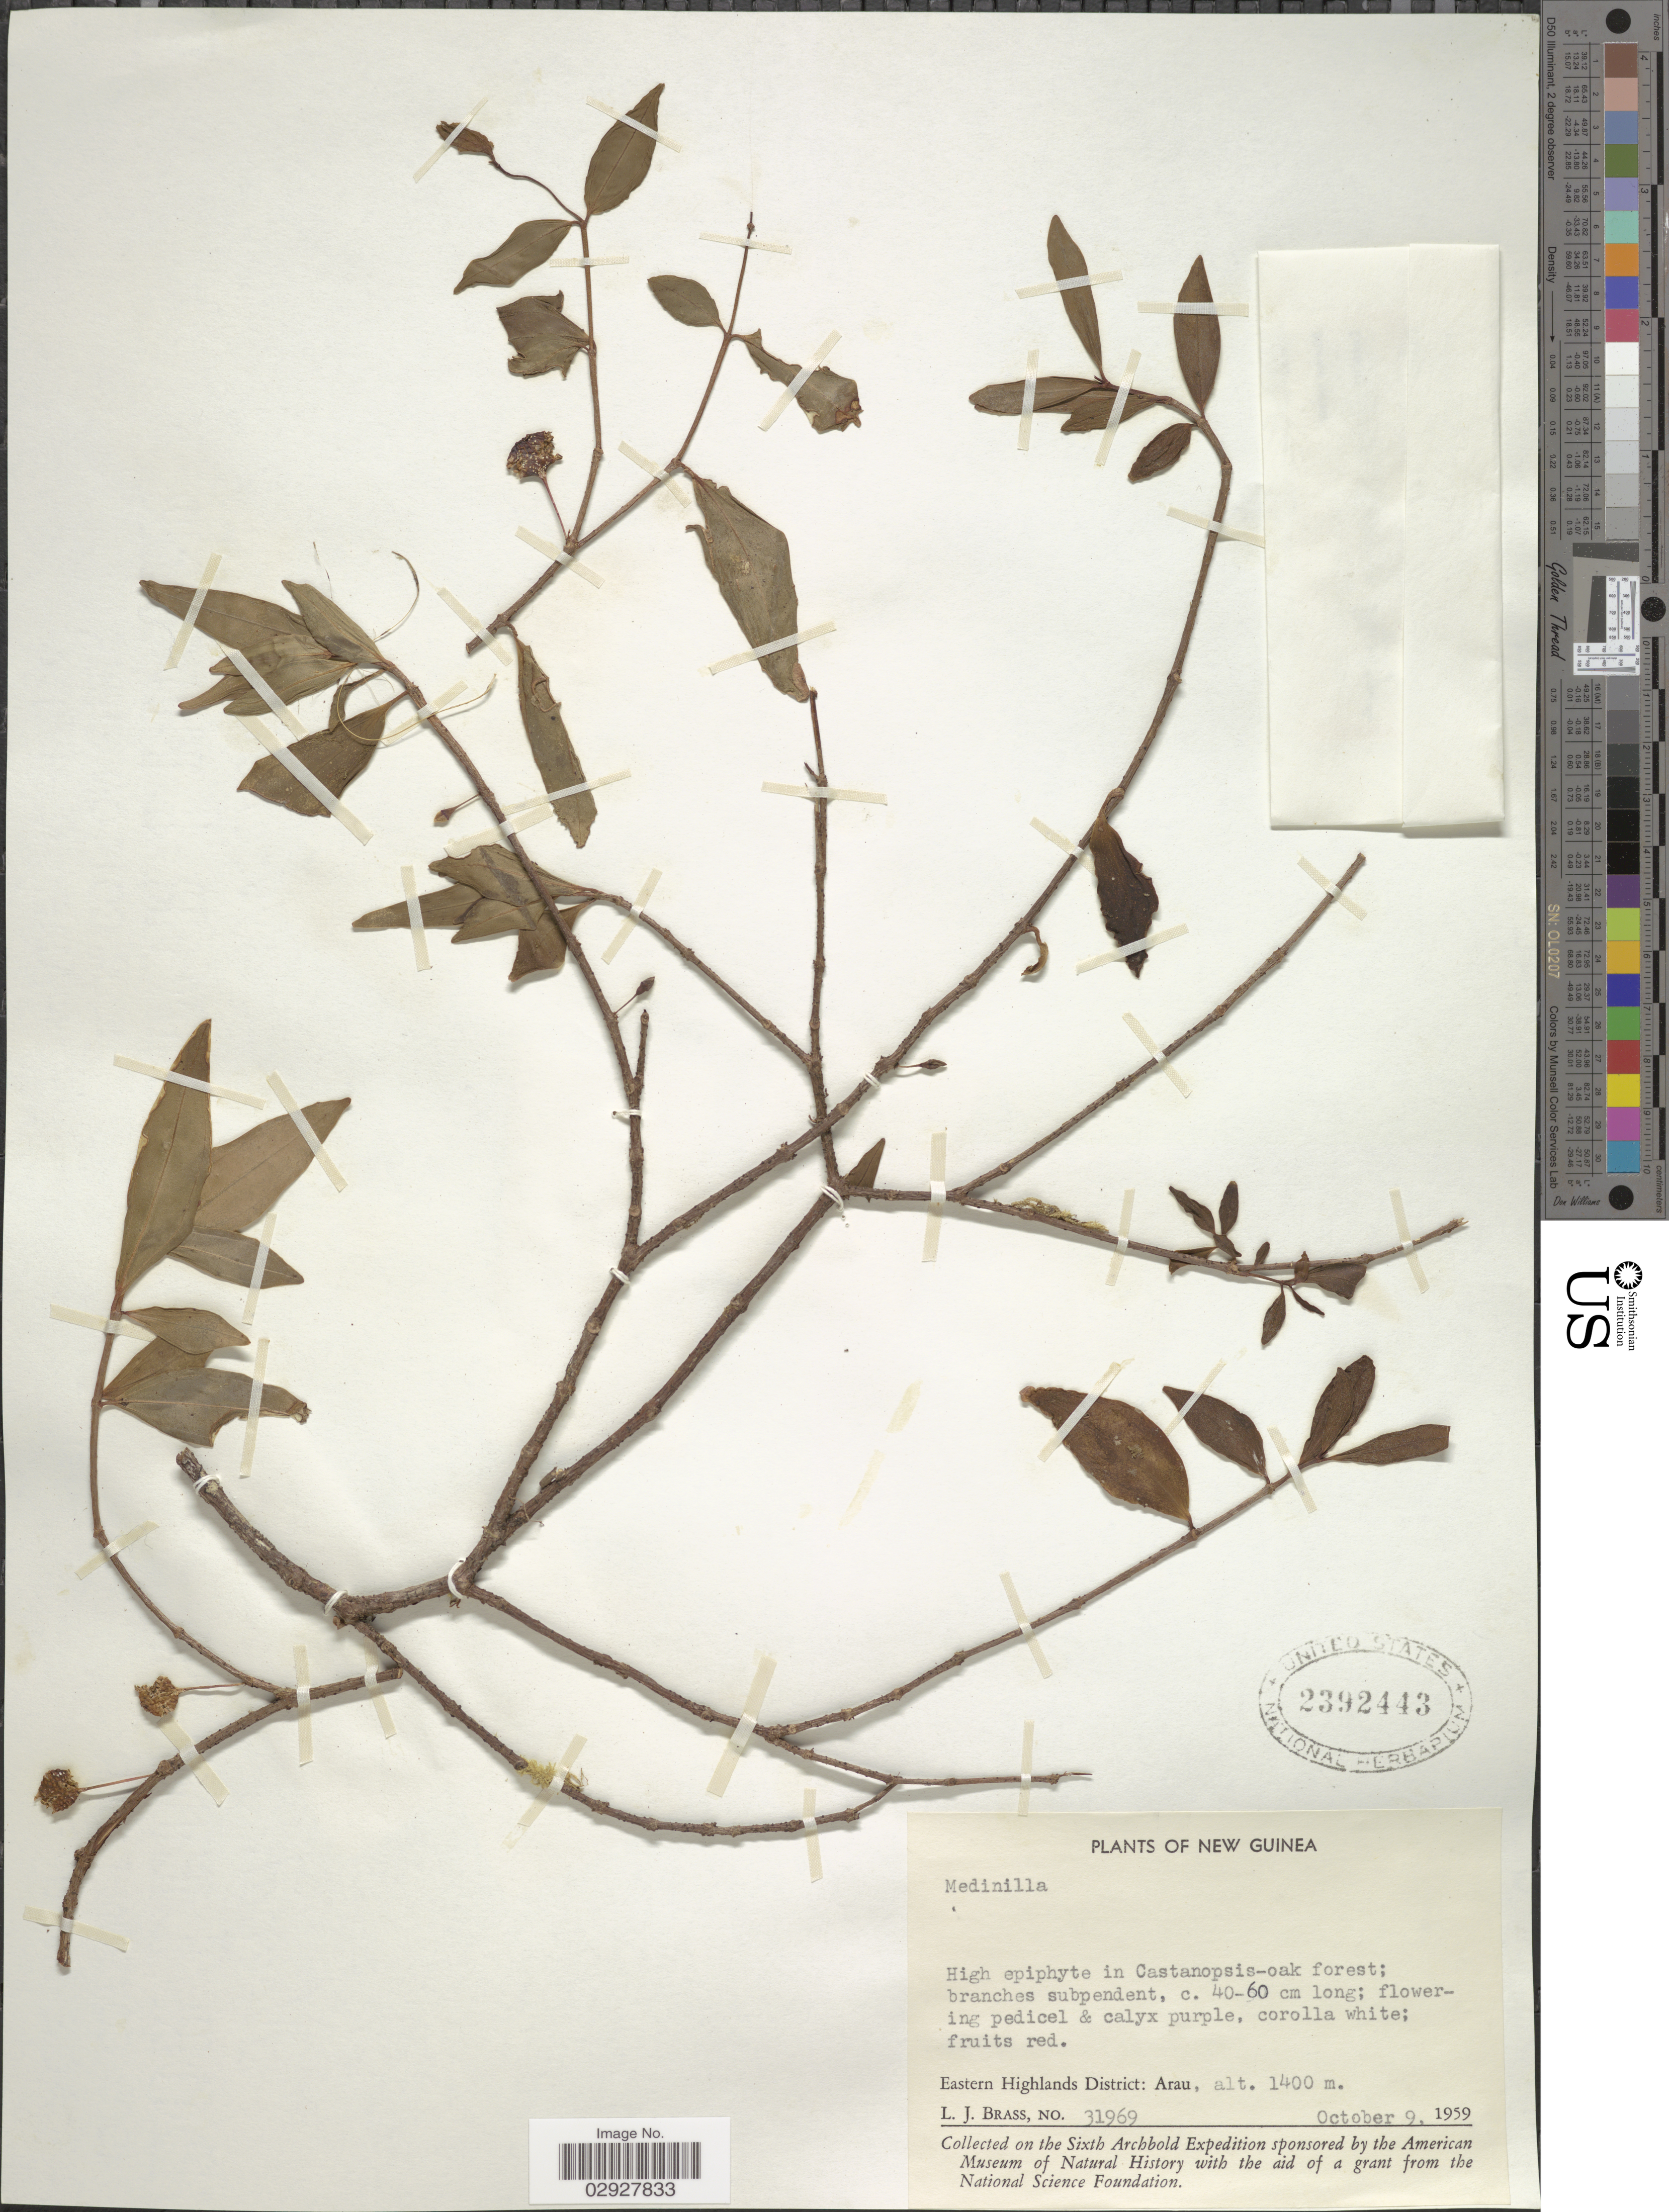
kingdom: Plantae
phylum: Tracheophyta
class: Magnoliopsida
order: Myrtales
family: Melastomataceae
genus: Medinilla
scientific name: Medinilla sp.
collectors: L. J. Brass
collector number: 31969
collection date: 1959-10-09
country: Papua New Guinea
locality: New Guinea. Eastern Highlands District: Arau.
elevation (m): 1400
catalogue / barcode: US 2392443